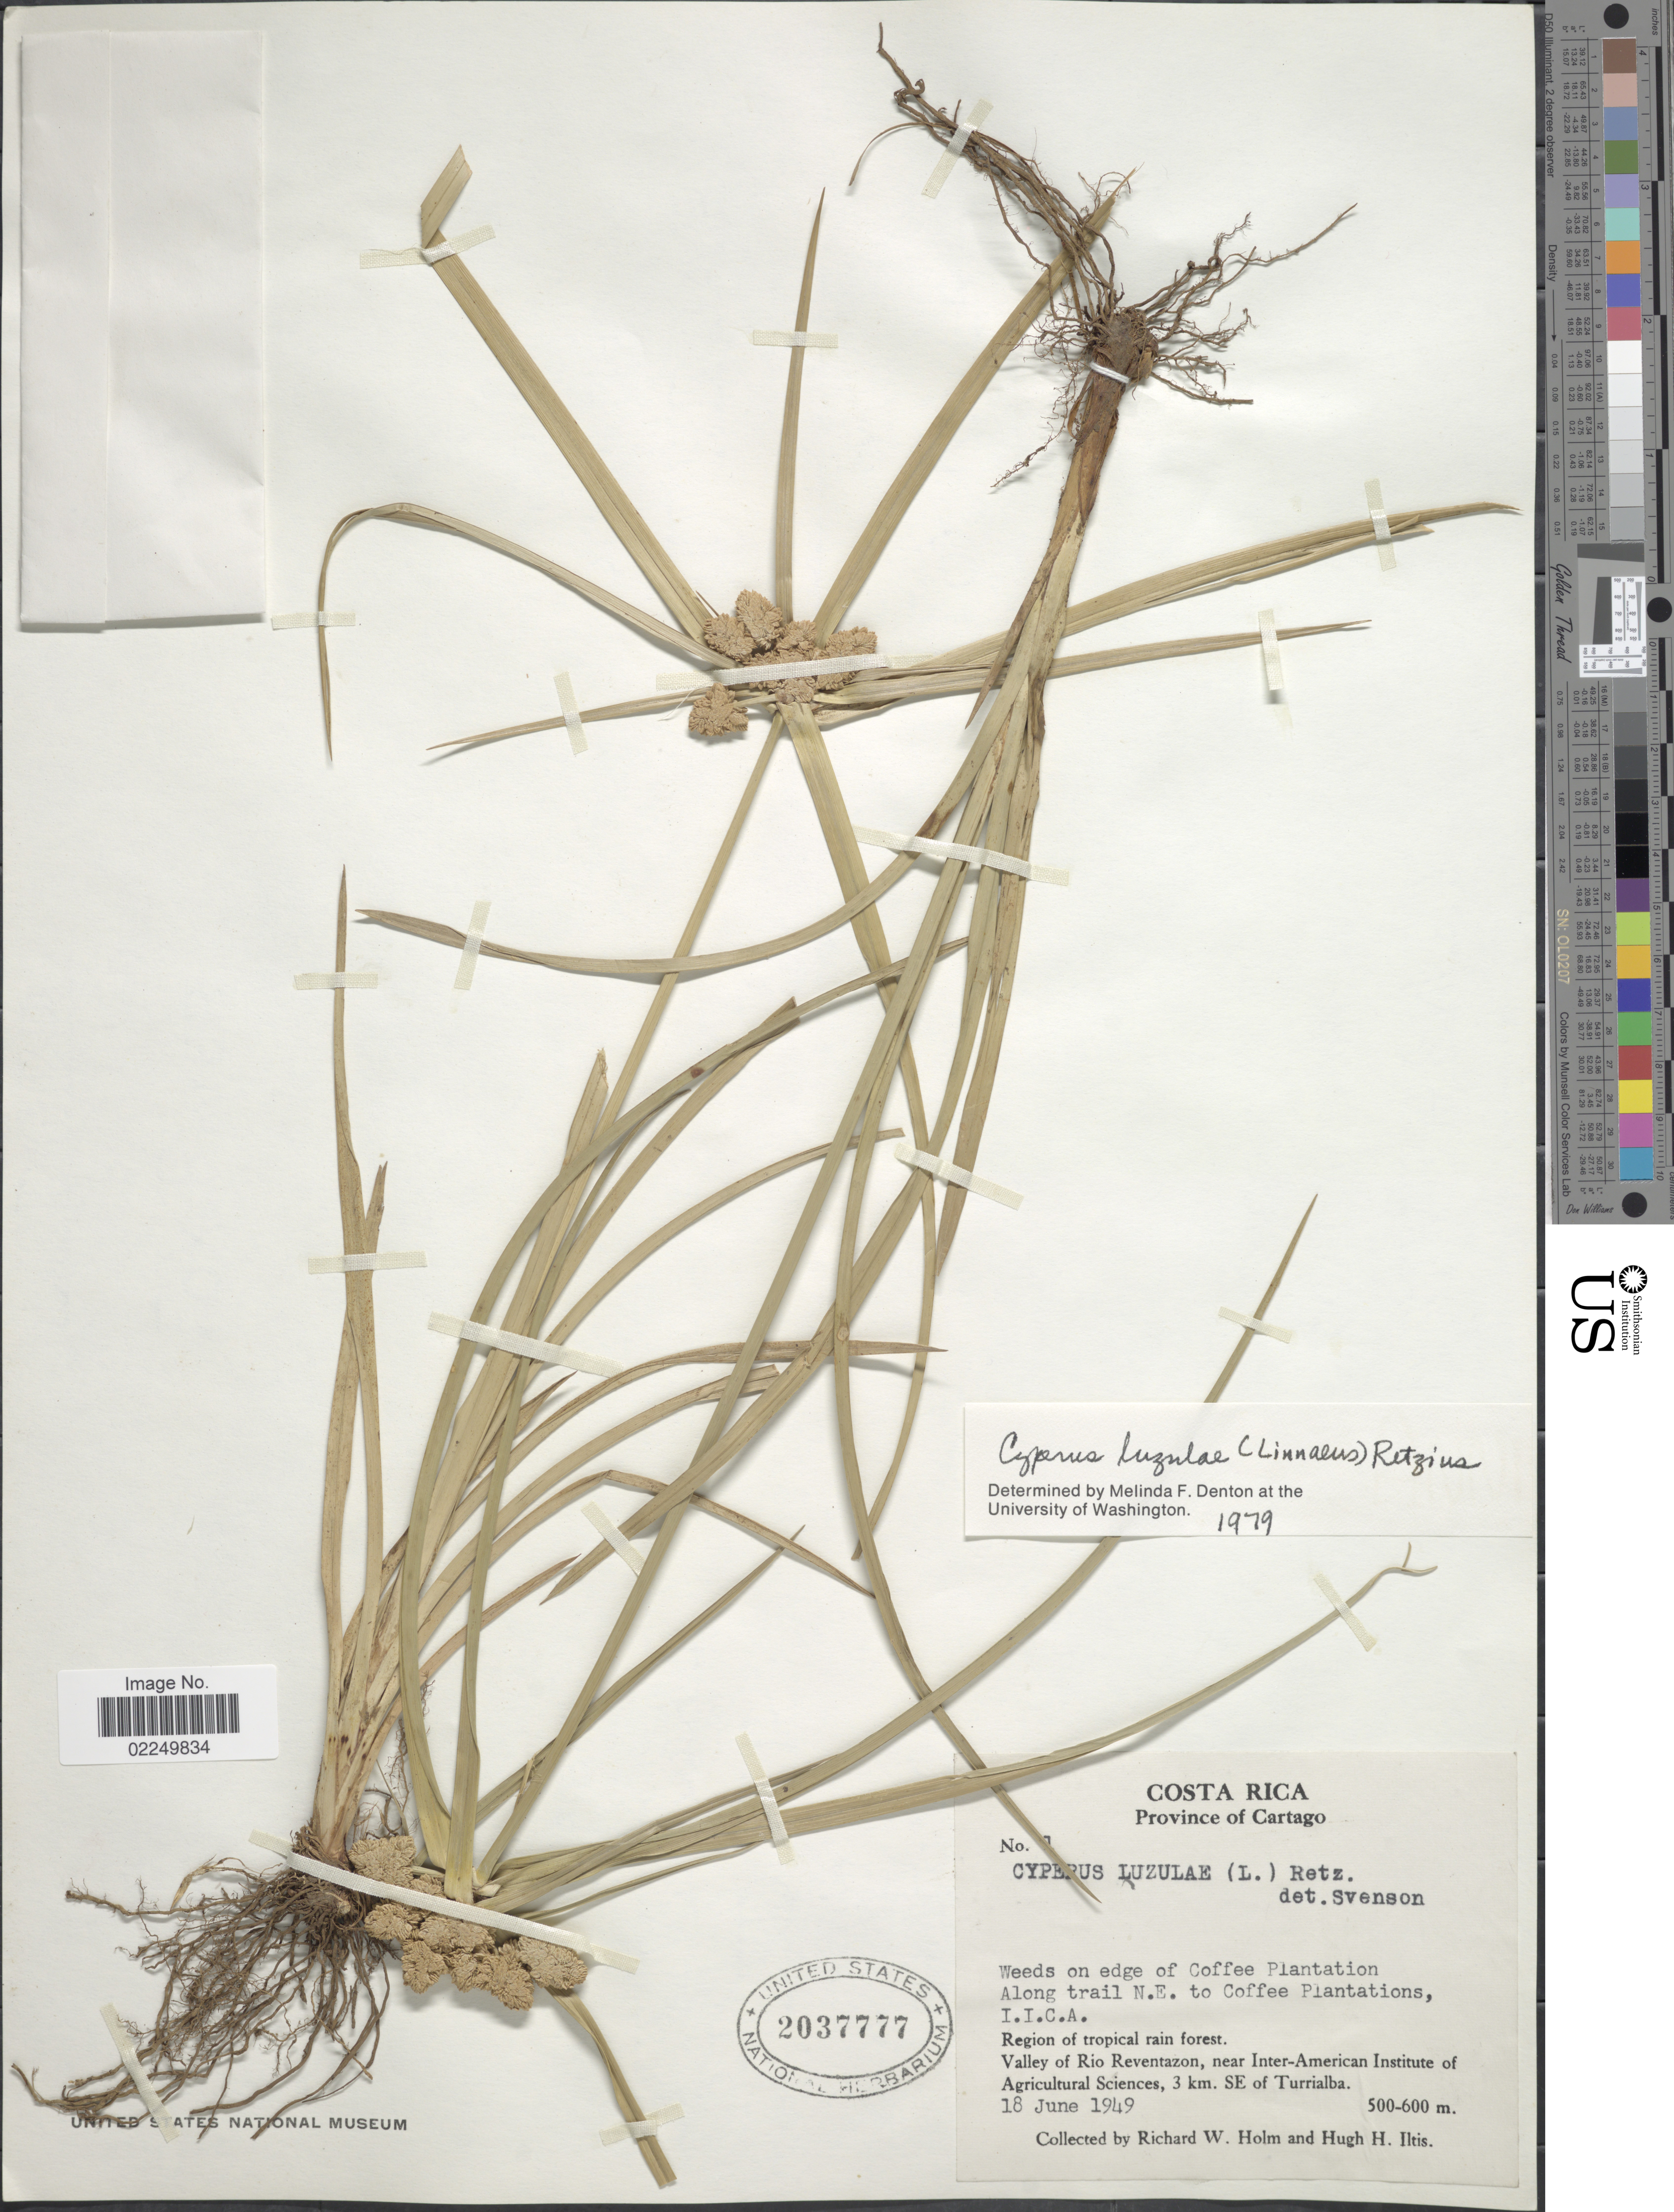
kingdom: Plantae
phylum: Tracheophyta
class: Liliopsida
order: Poales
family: Cyperaceae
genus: Cyperus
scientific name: Cyperus luzulae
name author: (L.) Rottb. ex Retz.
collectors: R. W. Holm & H. H. Iltis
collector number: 1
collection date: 1949-06-18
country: Costa Rica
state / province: Cartago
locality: Province of Cartago, Regio of tropical rain forest, Valley of Rio Reventazon, near Inter-American Institute of Agriculture Sciences, 3 km. SE of Turrialba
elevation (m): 500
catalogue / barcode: US 2037777